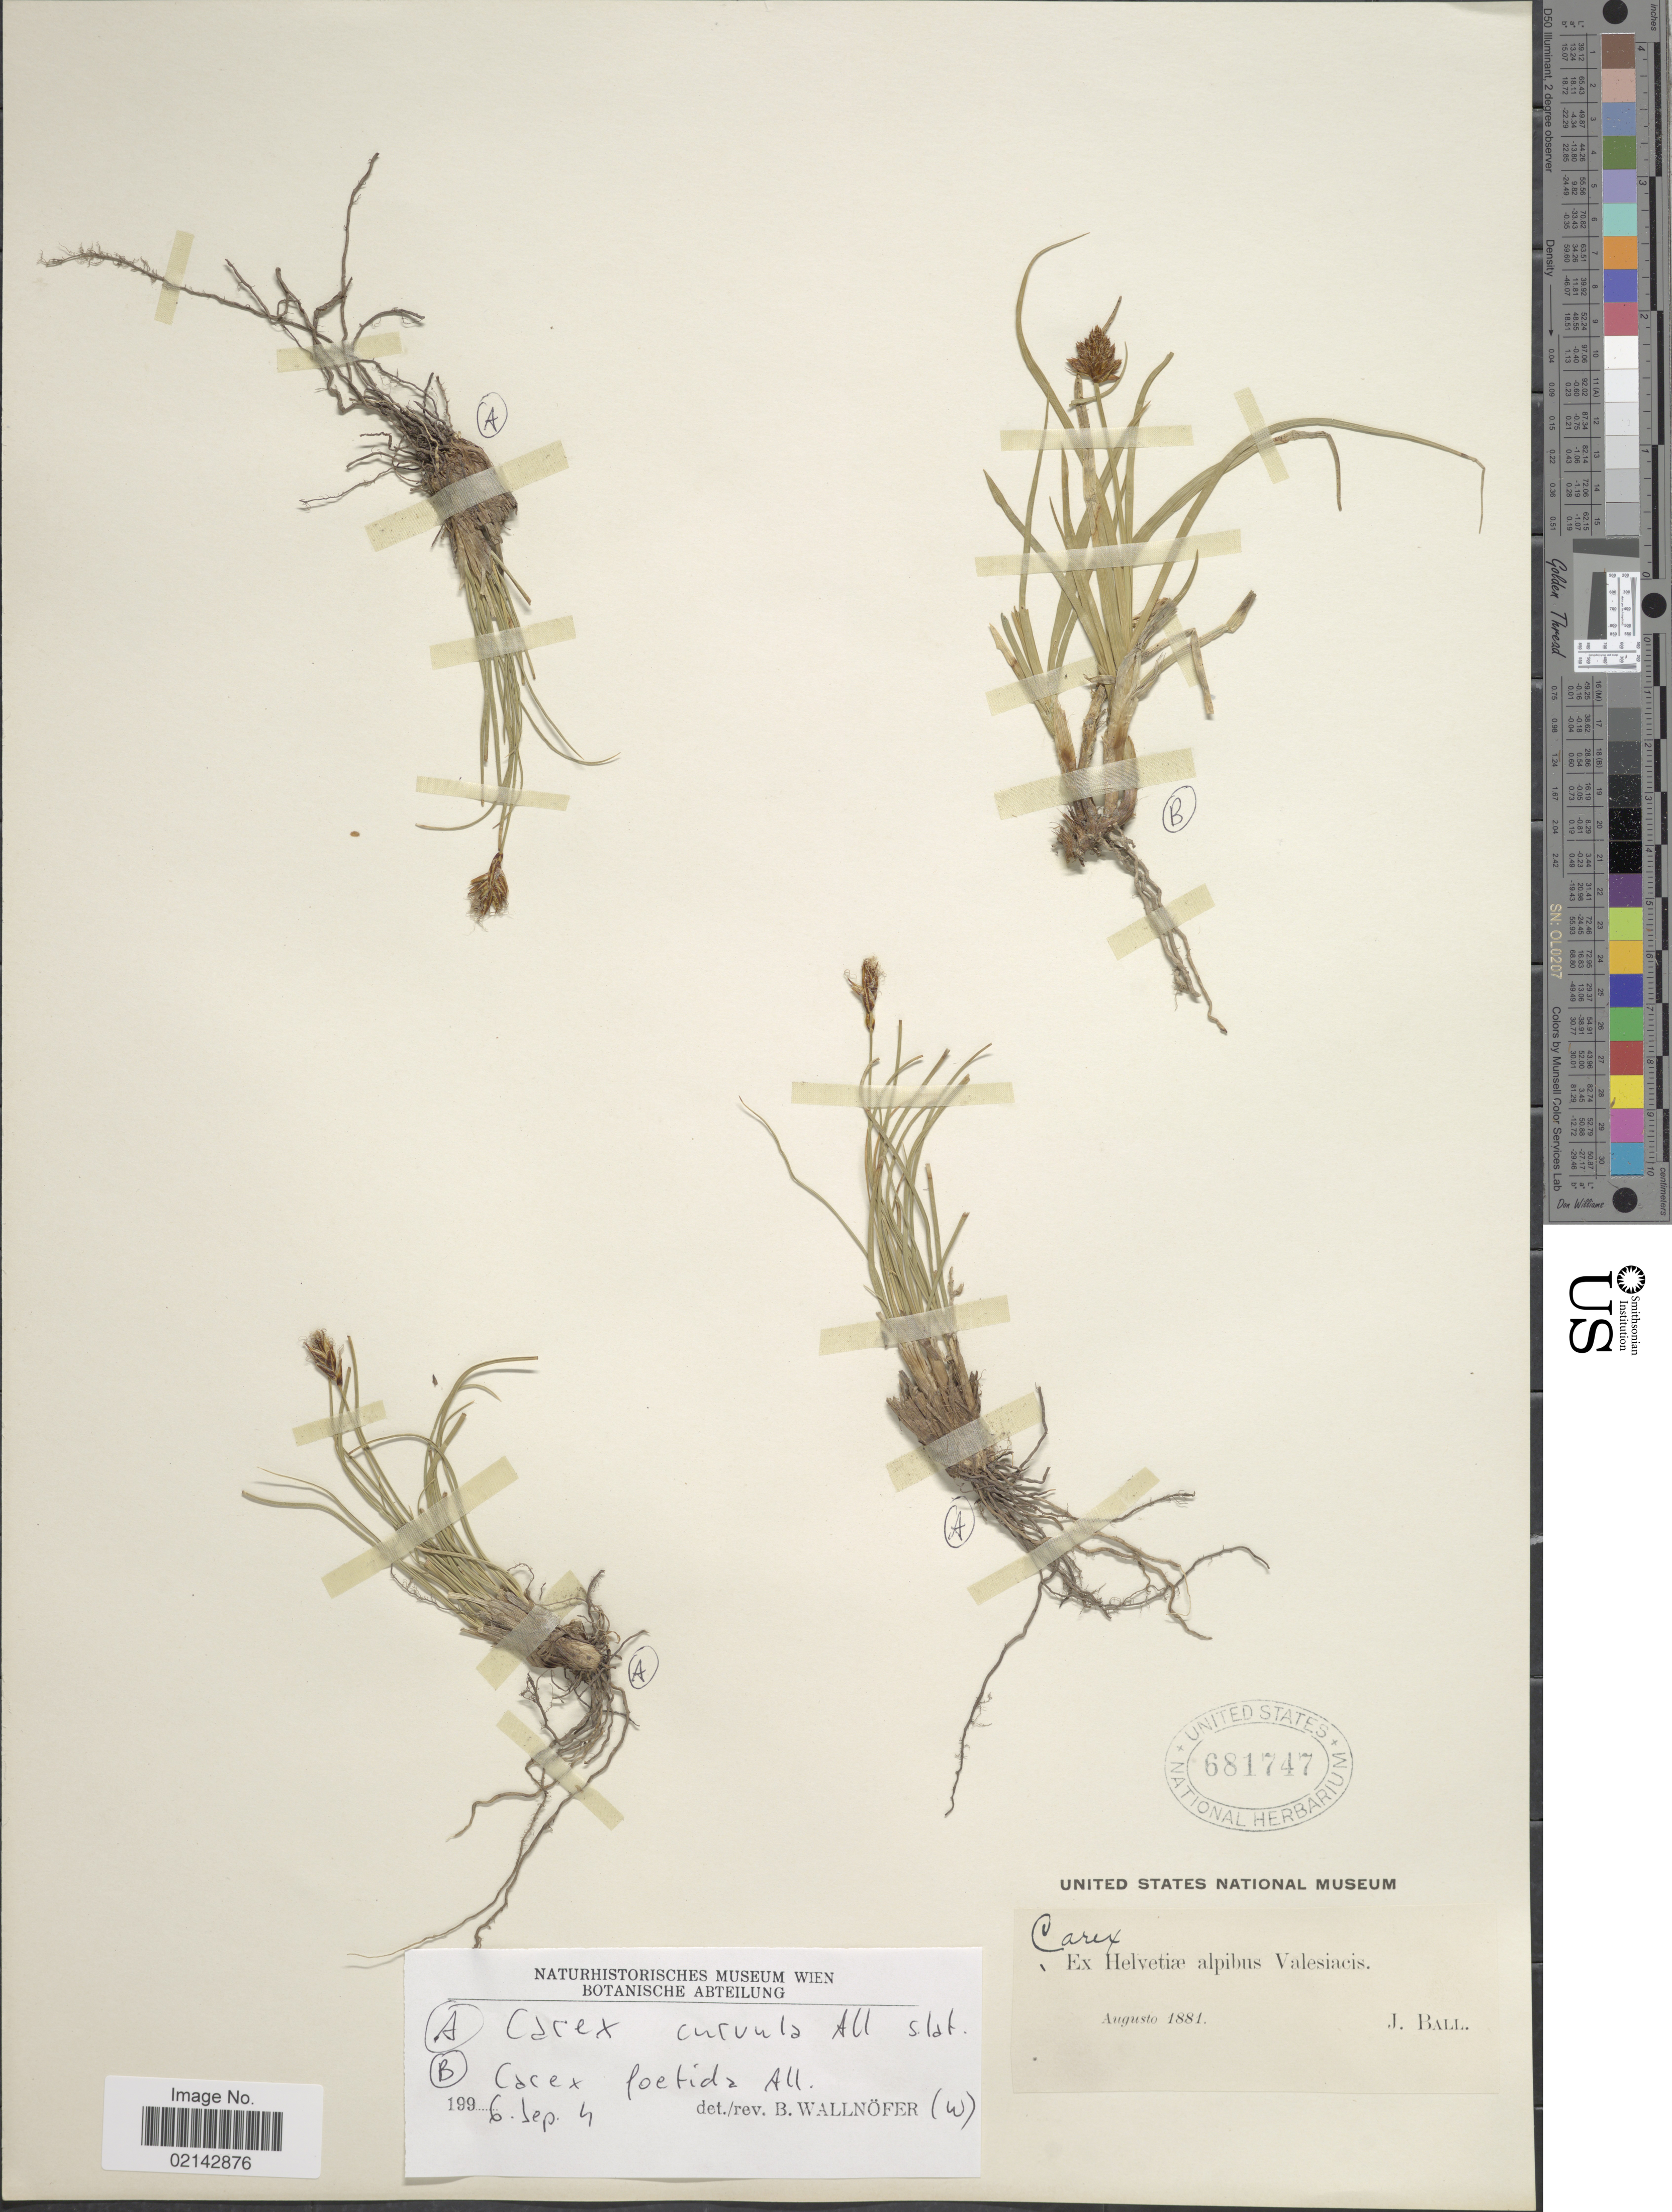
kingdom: Plantae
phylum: Tracheophyta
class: Liliopsida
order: Poales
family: Cyperaceae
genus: Carex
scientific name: Carex curvula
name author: All.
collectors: J. Ball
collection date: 1881-08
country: Switzerland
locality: Ex Helvetiae alpibus Valesiacis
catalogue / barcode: US 681747